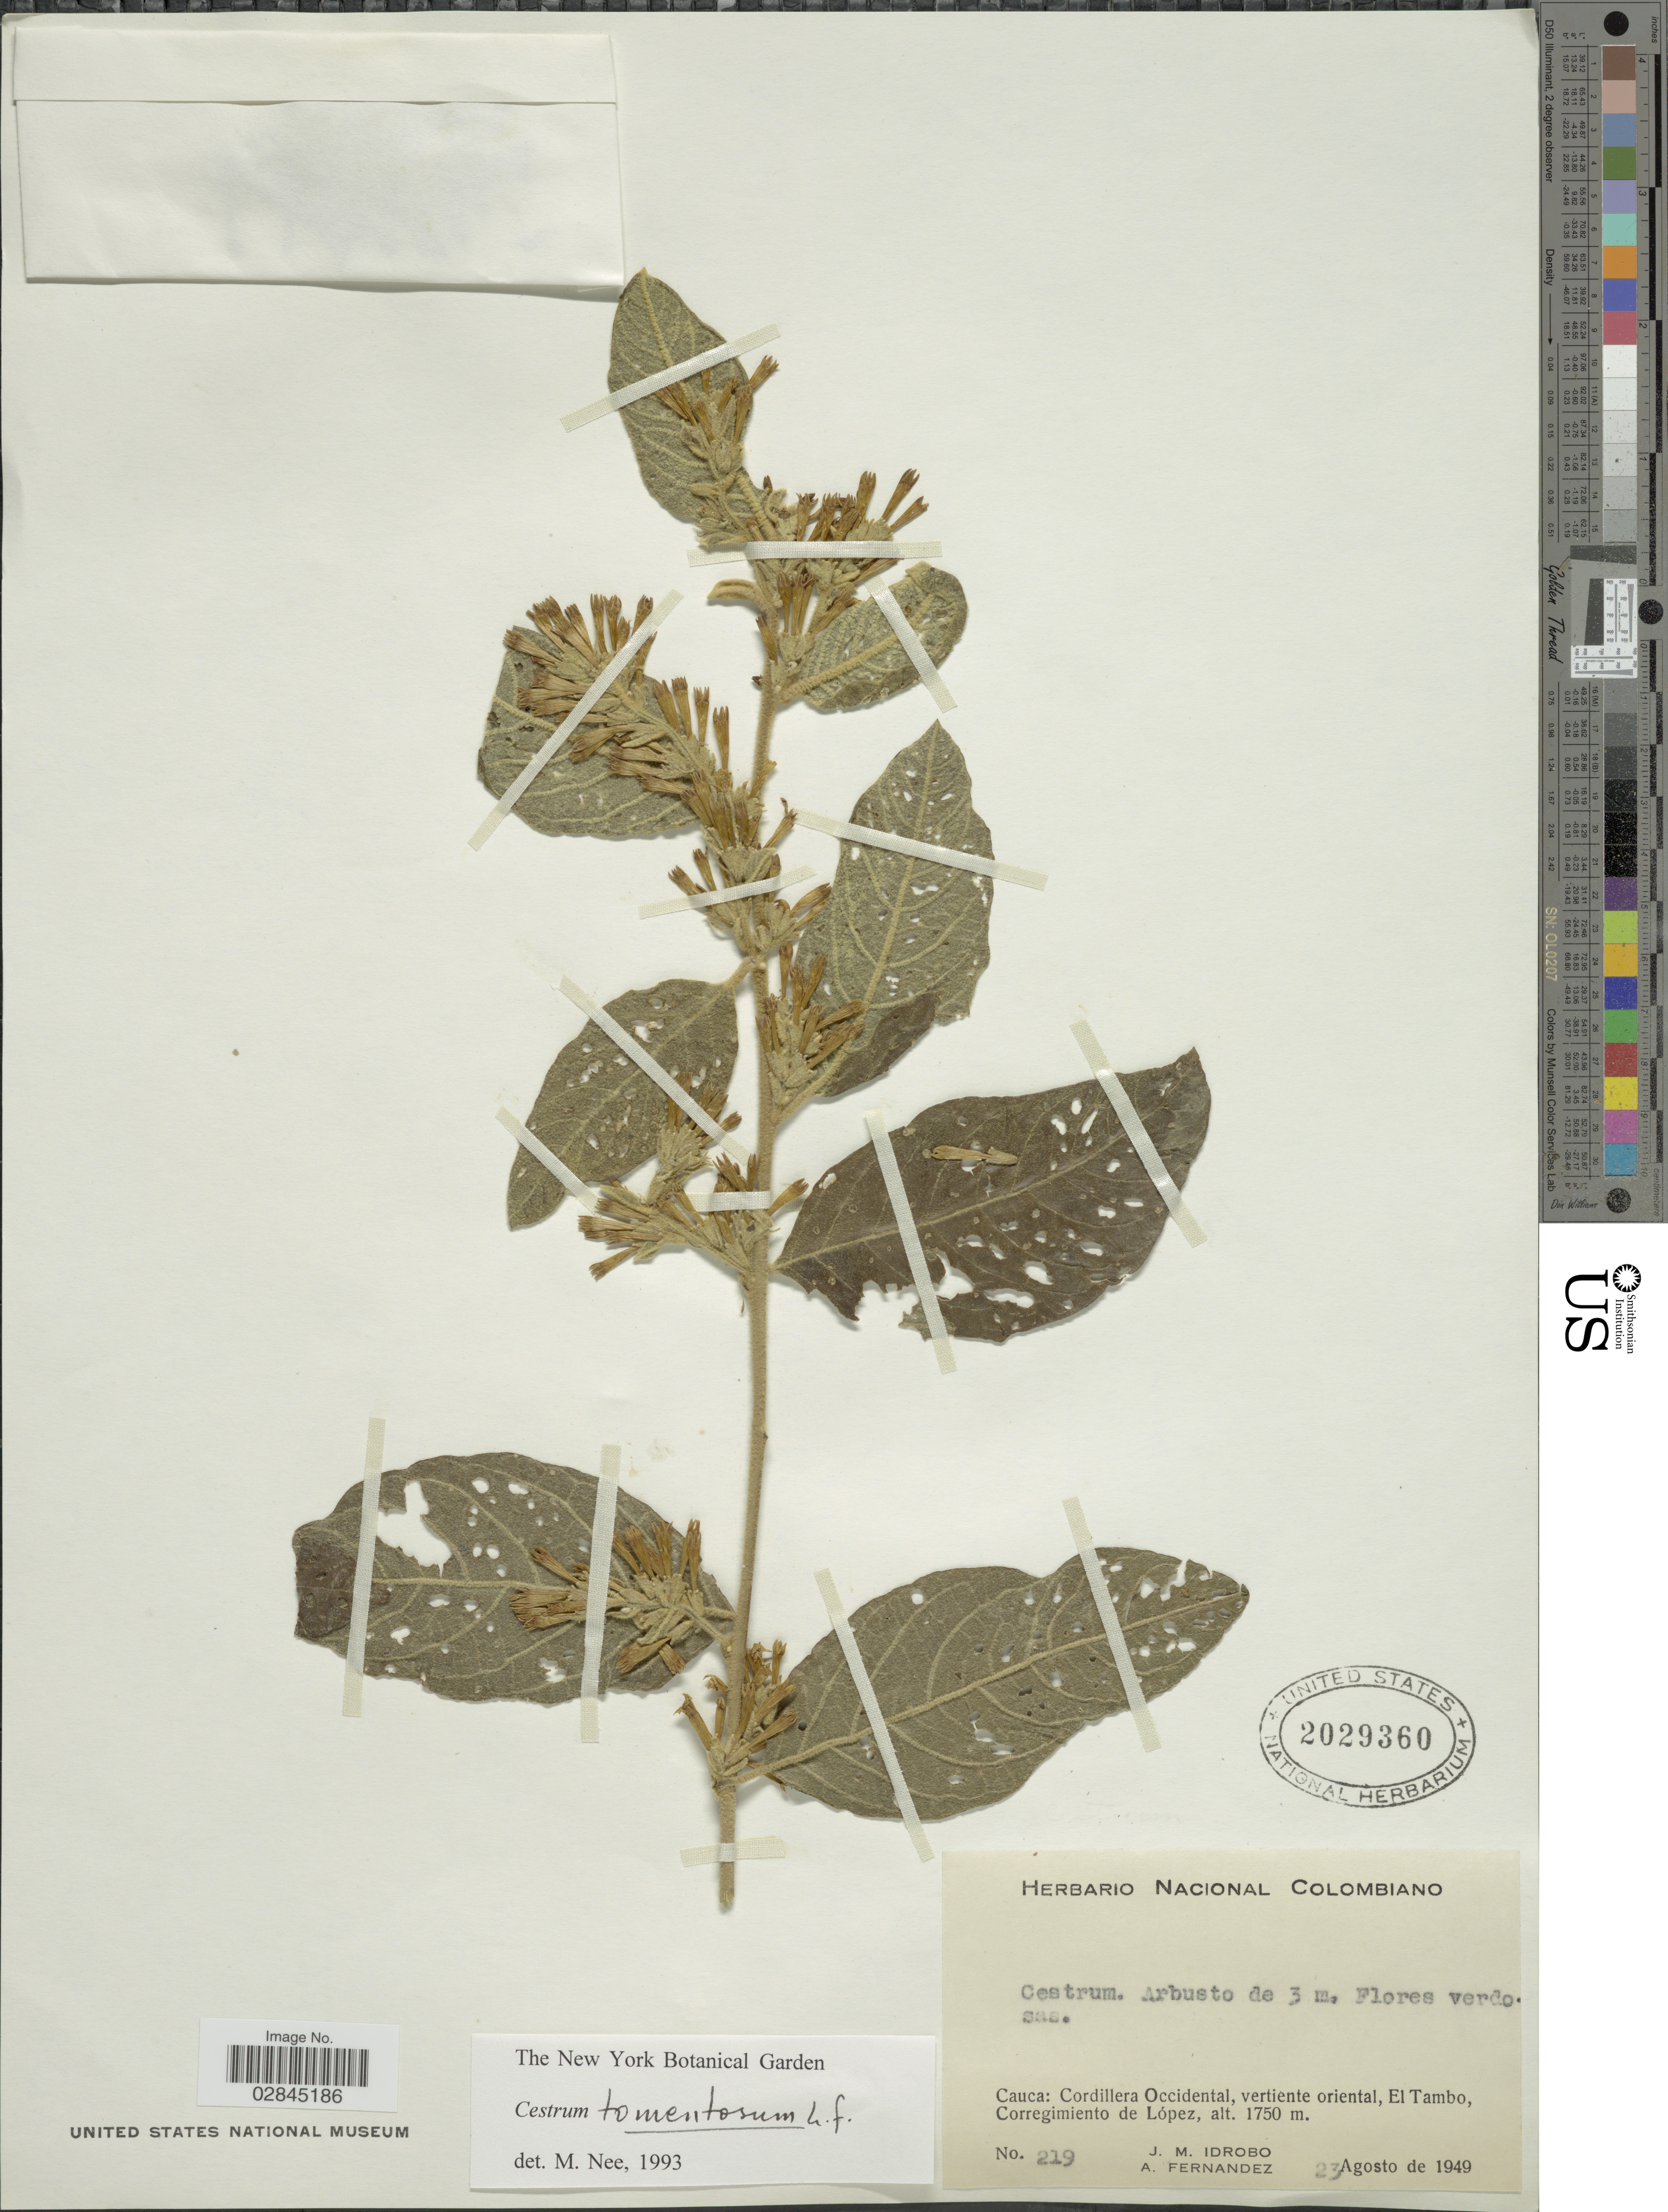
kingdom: Plantae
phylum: Tracheophyta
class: Magnoliopsida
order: Solanales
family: Solanaceae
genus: Cestrum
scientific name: Cestrum tomentosum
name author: L. f.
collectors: J. M. Idrobo & A. Fernandez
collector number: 219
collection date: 1949-08-23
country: Colombia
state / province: Cauca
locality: Cordillera Occidental, vertiente oriental, El Tambo, Corregimiento de López.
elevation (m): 1750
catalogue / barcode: US 2029360